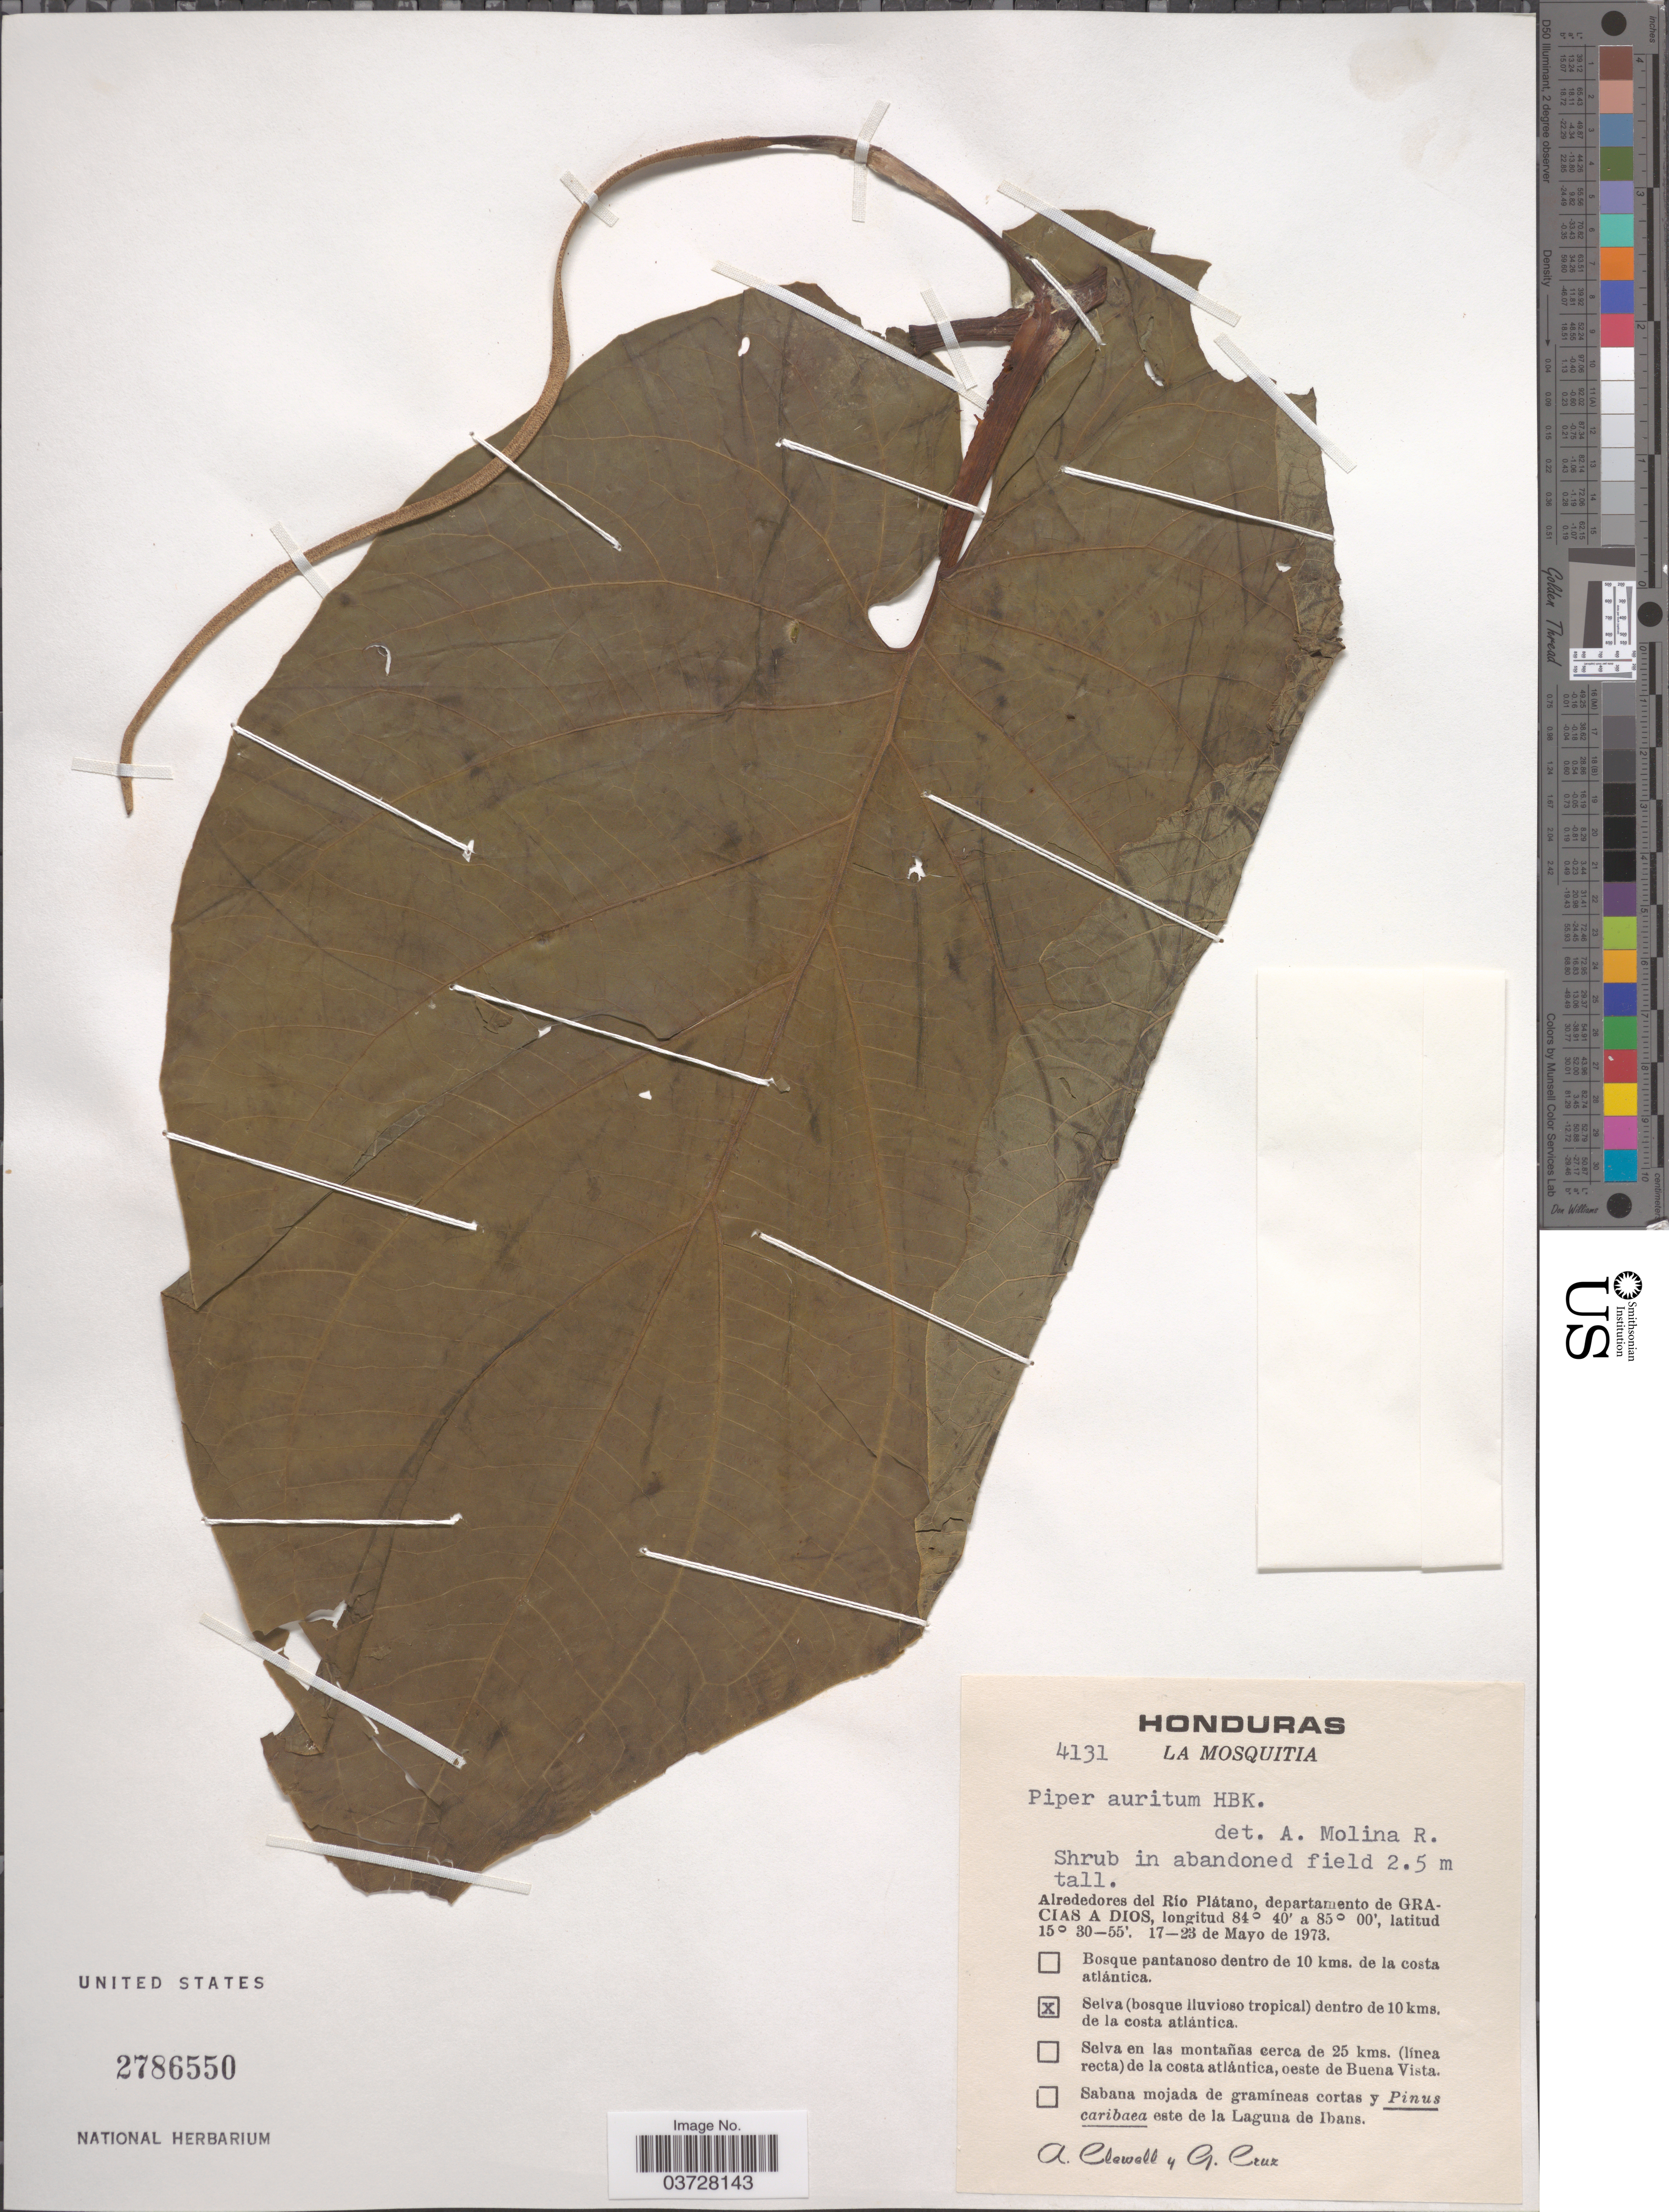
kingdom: Plantae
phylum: Tracheophyta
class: Magnoliopsida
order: Piperales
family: Piperaceae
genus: Piper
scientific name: Piper auritum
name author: Kunth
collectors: A. Clewell & G. Cruz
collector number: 4131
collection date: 1973-05-17/1973-05-23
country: Honduras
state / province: Gracias de Dios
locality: La Moquitia. Alrededores del Río Plátano, departamento de Gracias a Dios. Selva (bosque lluivioso tropical) dentro de 10 kms. de la costa atlántica.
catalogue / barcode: US 2786550